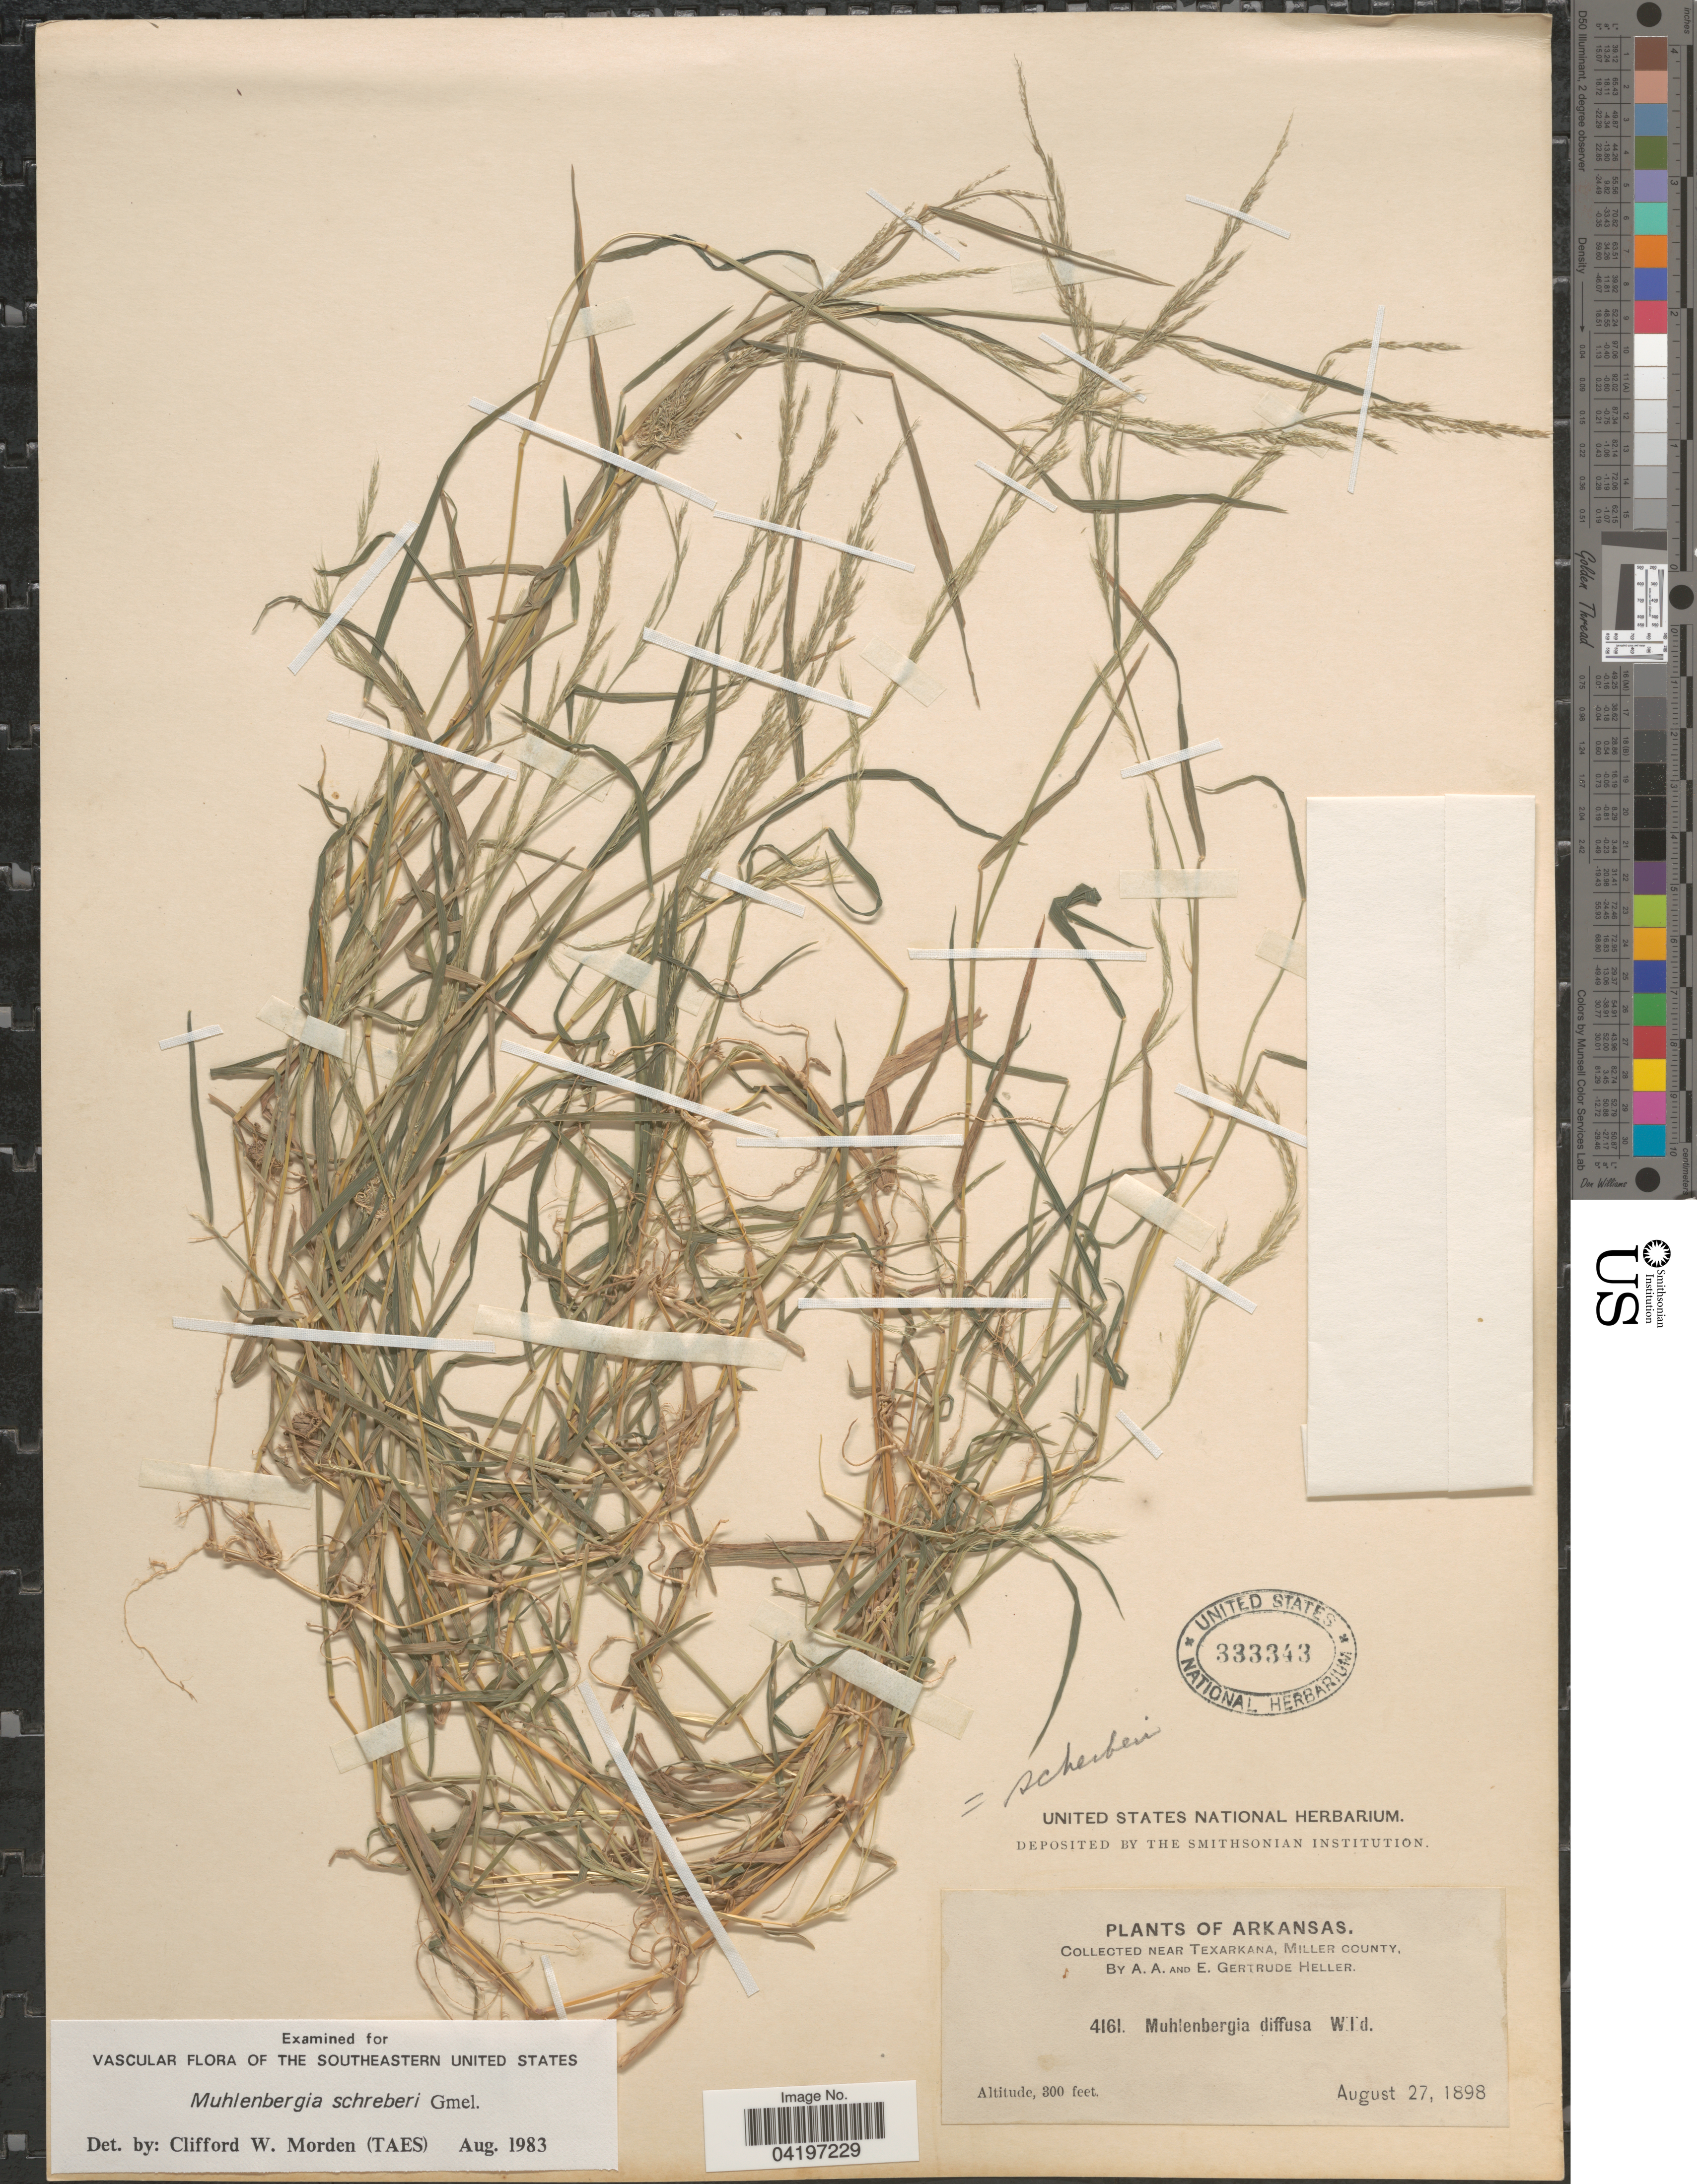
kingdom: Plantae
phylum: Tracheophyta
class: Liliopsida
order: Poales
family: Poaceae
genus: Muhlenbergia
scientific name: Muhlenbergia schreberi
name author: J.F. Gmel.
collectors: A. A. Heller & E. G. Heller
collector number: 4161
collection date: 1898-08-27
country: United States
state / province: Arkansas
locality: Near Texarkana, Miller County.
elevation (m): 91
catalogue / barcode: US 333343